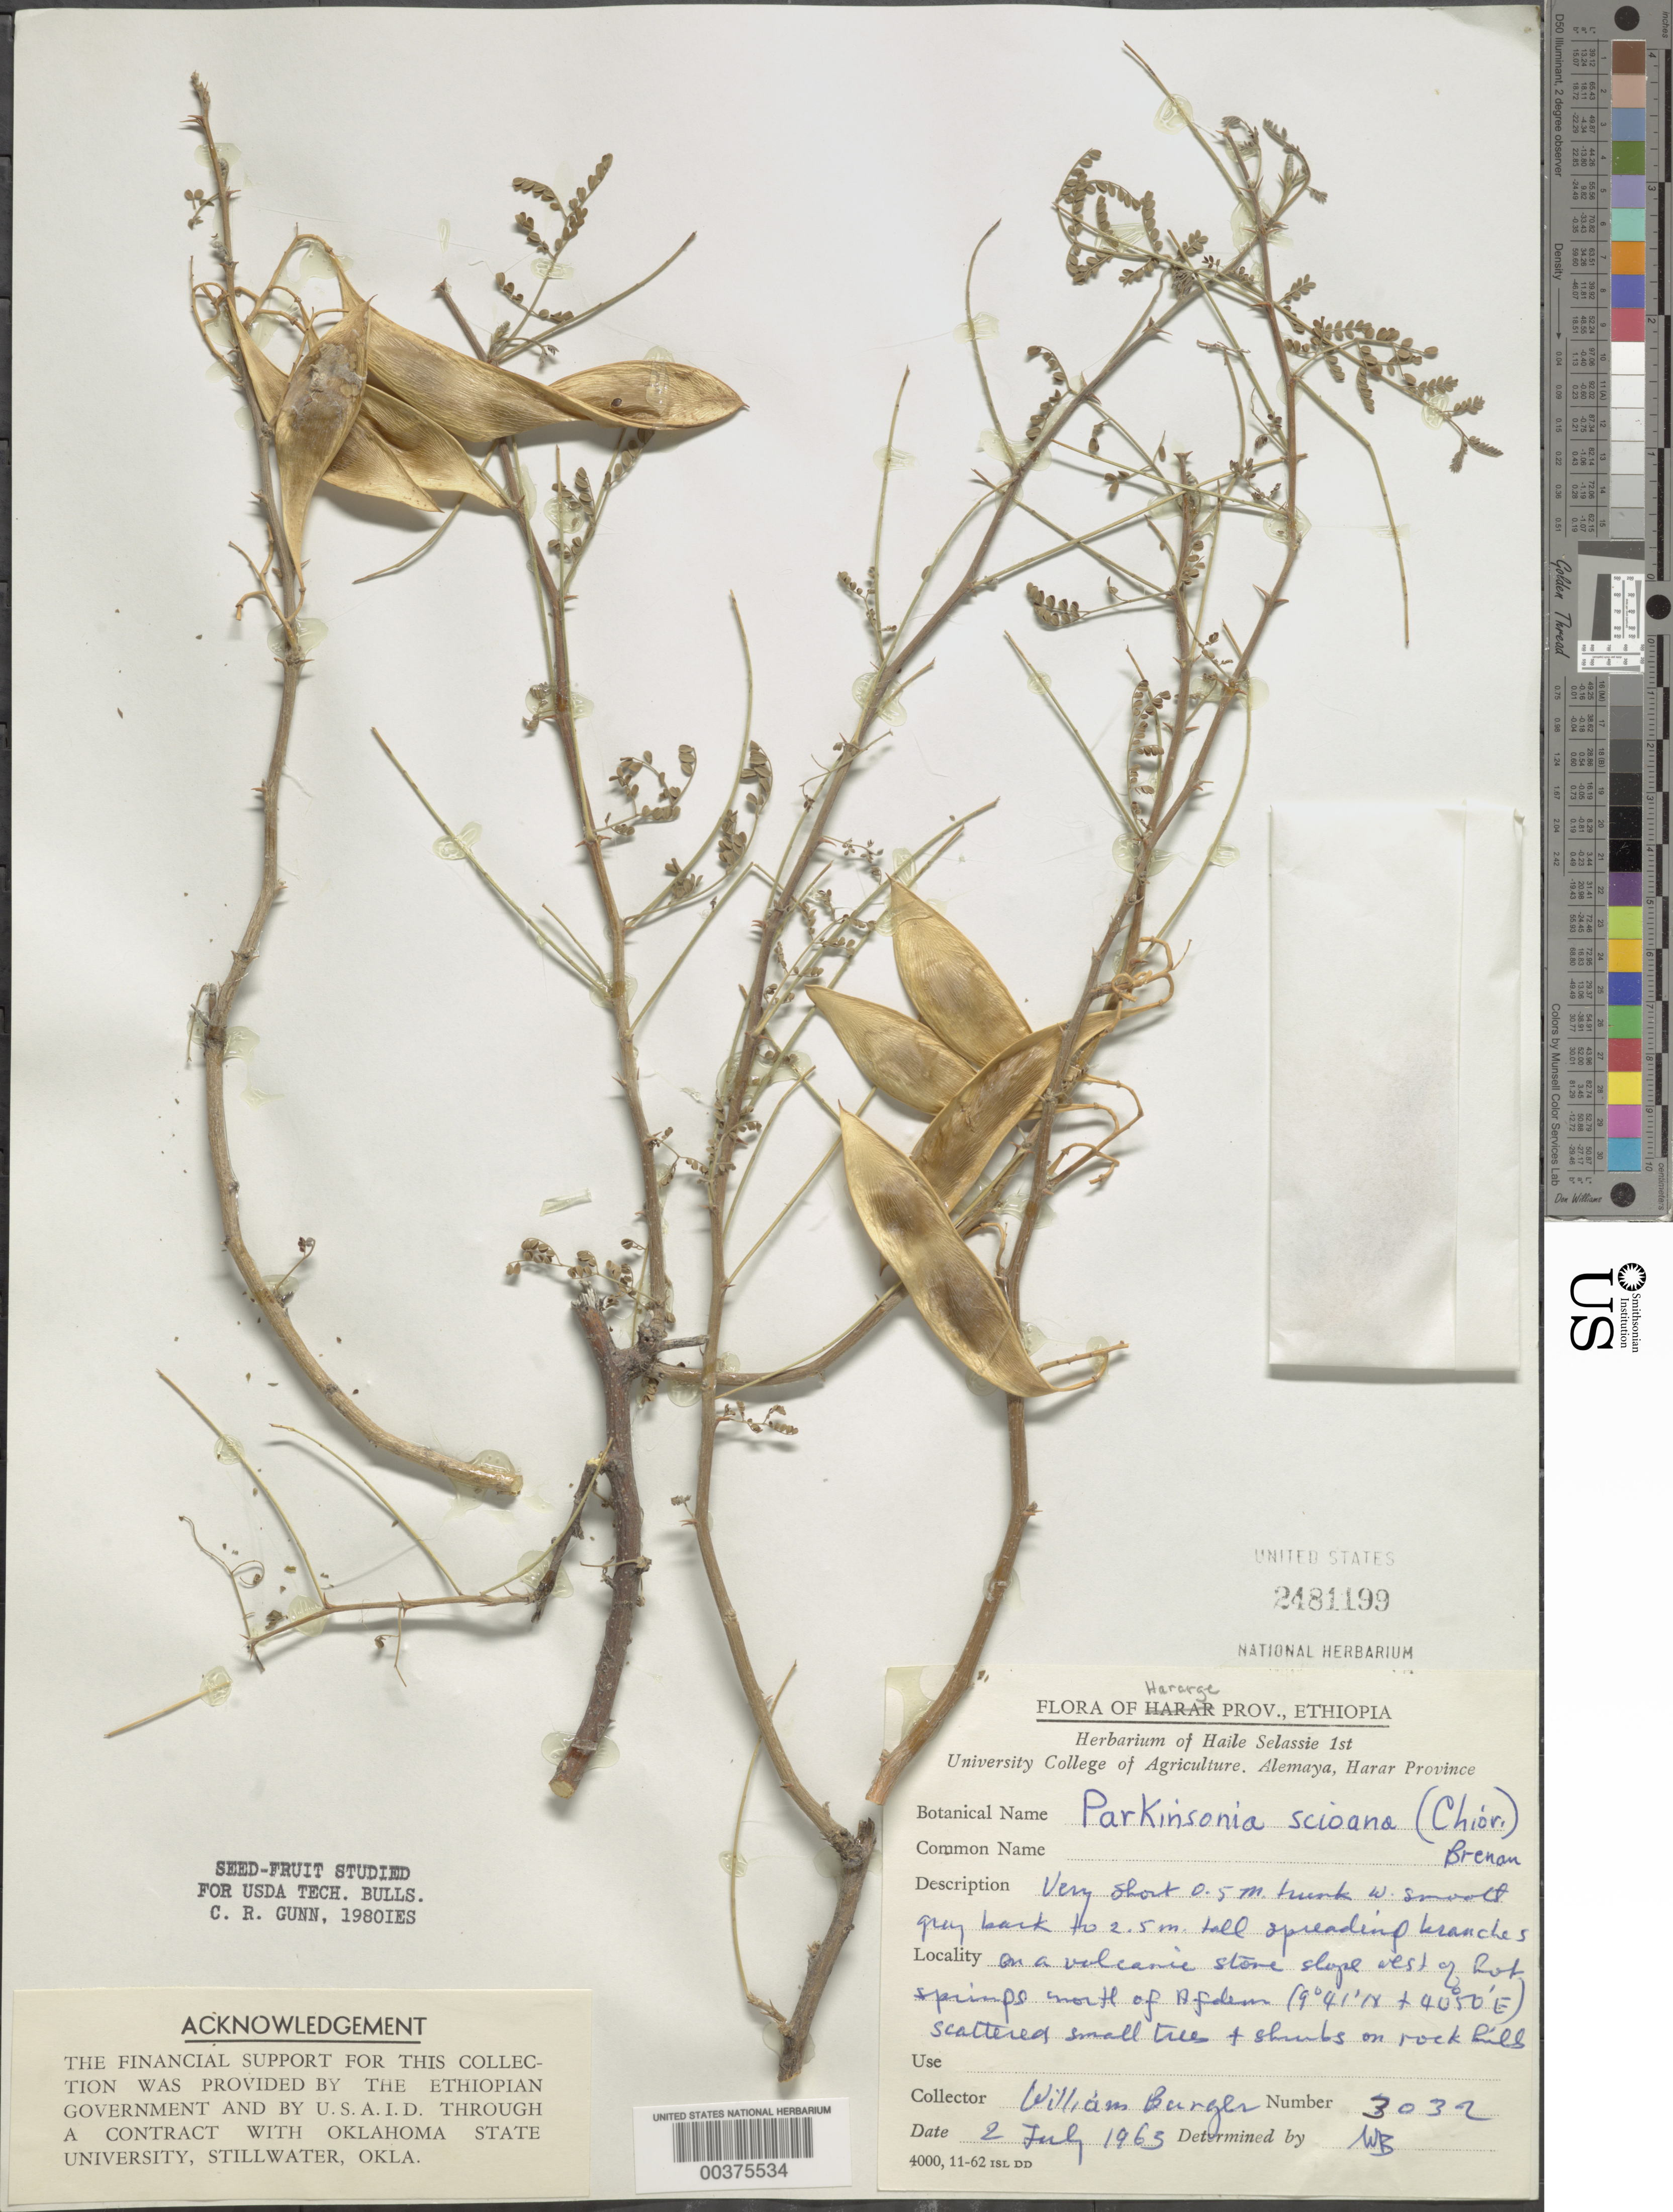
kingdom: Plantae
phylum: Tracheophyta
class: Magnoliopsida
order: Fabales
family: Fabaceae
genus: Parkinsonia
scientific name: Parkinsonia scioana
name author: (Chiov.) Brenan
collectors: W. Burger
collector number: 3032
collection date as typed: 02 Jul 1963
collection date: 1963-07-02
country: Ethiopia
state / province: Harari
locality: Slope w of hot springs n of afdem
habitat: On a volcanic stove slope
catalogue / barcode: US 2481199